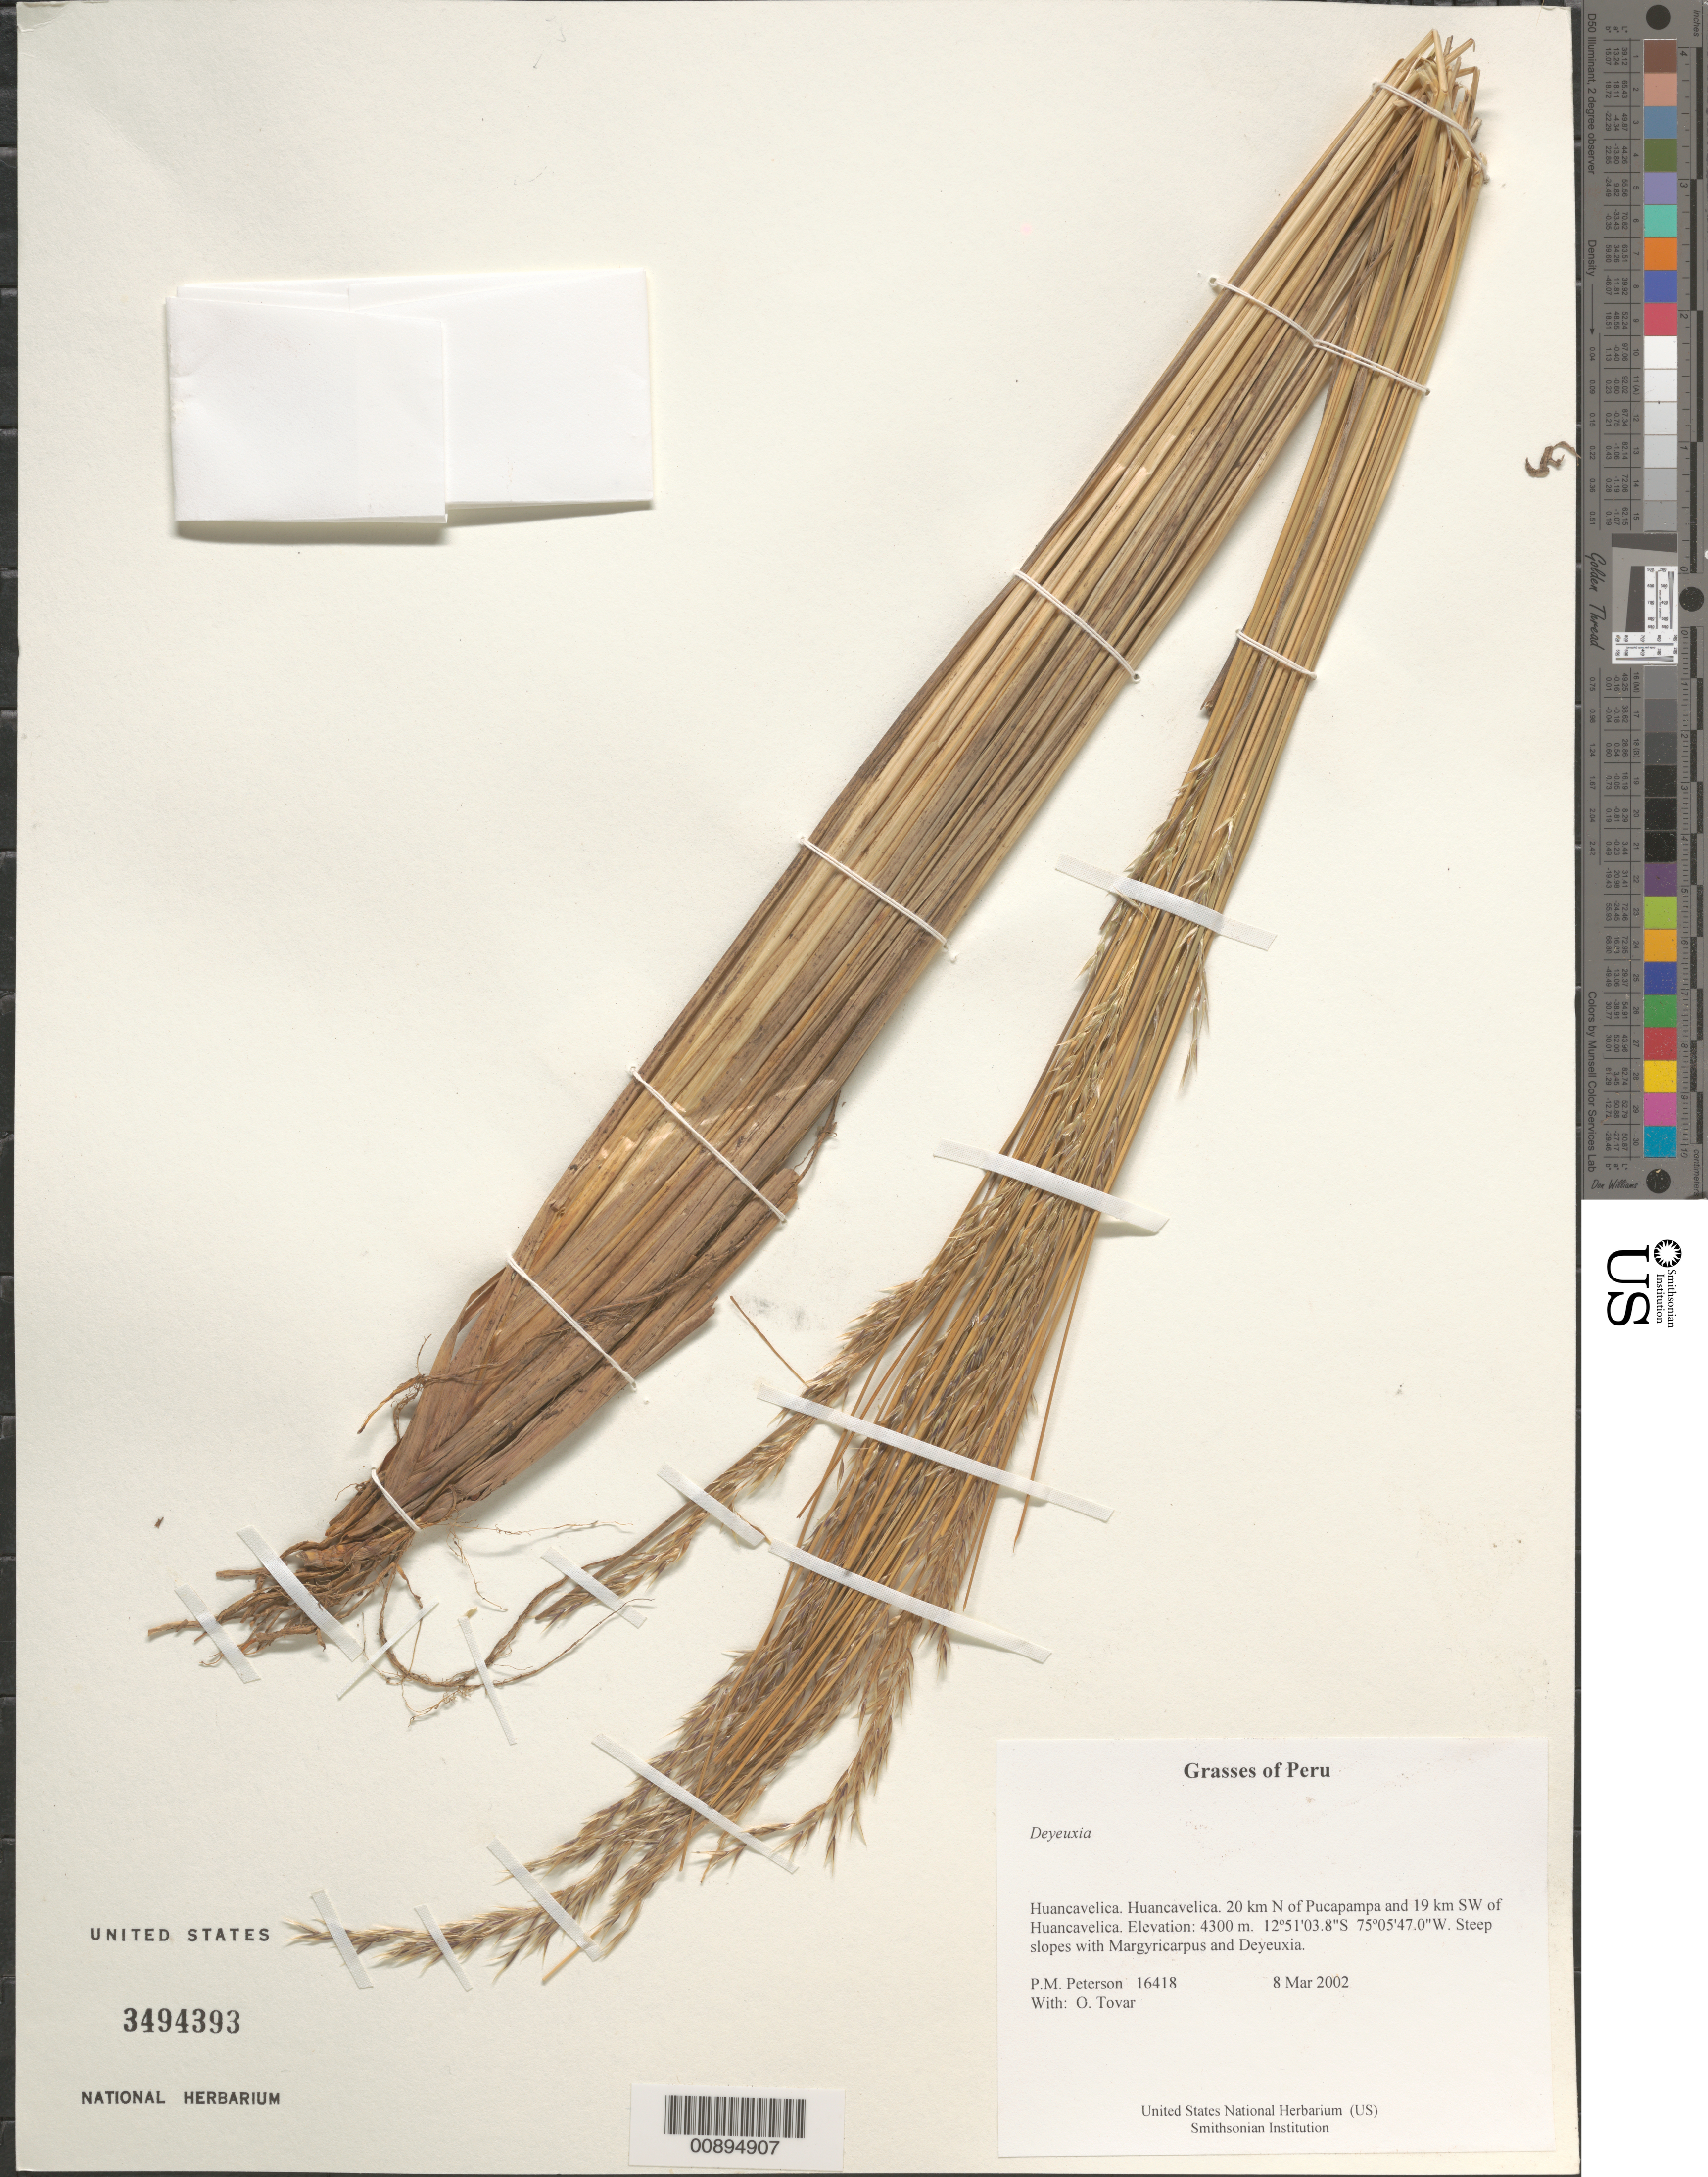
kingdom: Plantae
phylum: Tracheophyta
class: Liliopsida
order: Poales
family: Poaceae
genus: Calamagrostis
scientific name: Calamagrostis sp.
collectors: P. M. Peterson & Ó. Tovar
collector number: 16418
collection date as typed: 08 Mar 2002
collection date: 2002-03-08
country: Peru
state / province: Huancavelica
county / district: Huancavelica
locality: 20 km N of Pucapampa and 19 km SW of Huancavelica.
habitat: Steep slopes with ~Margyricarpus~ and ~Deyeuxia~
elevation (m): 4300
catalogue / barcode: US 3494393